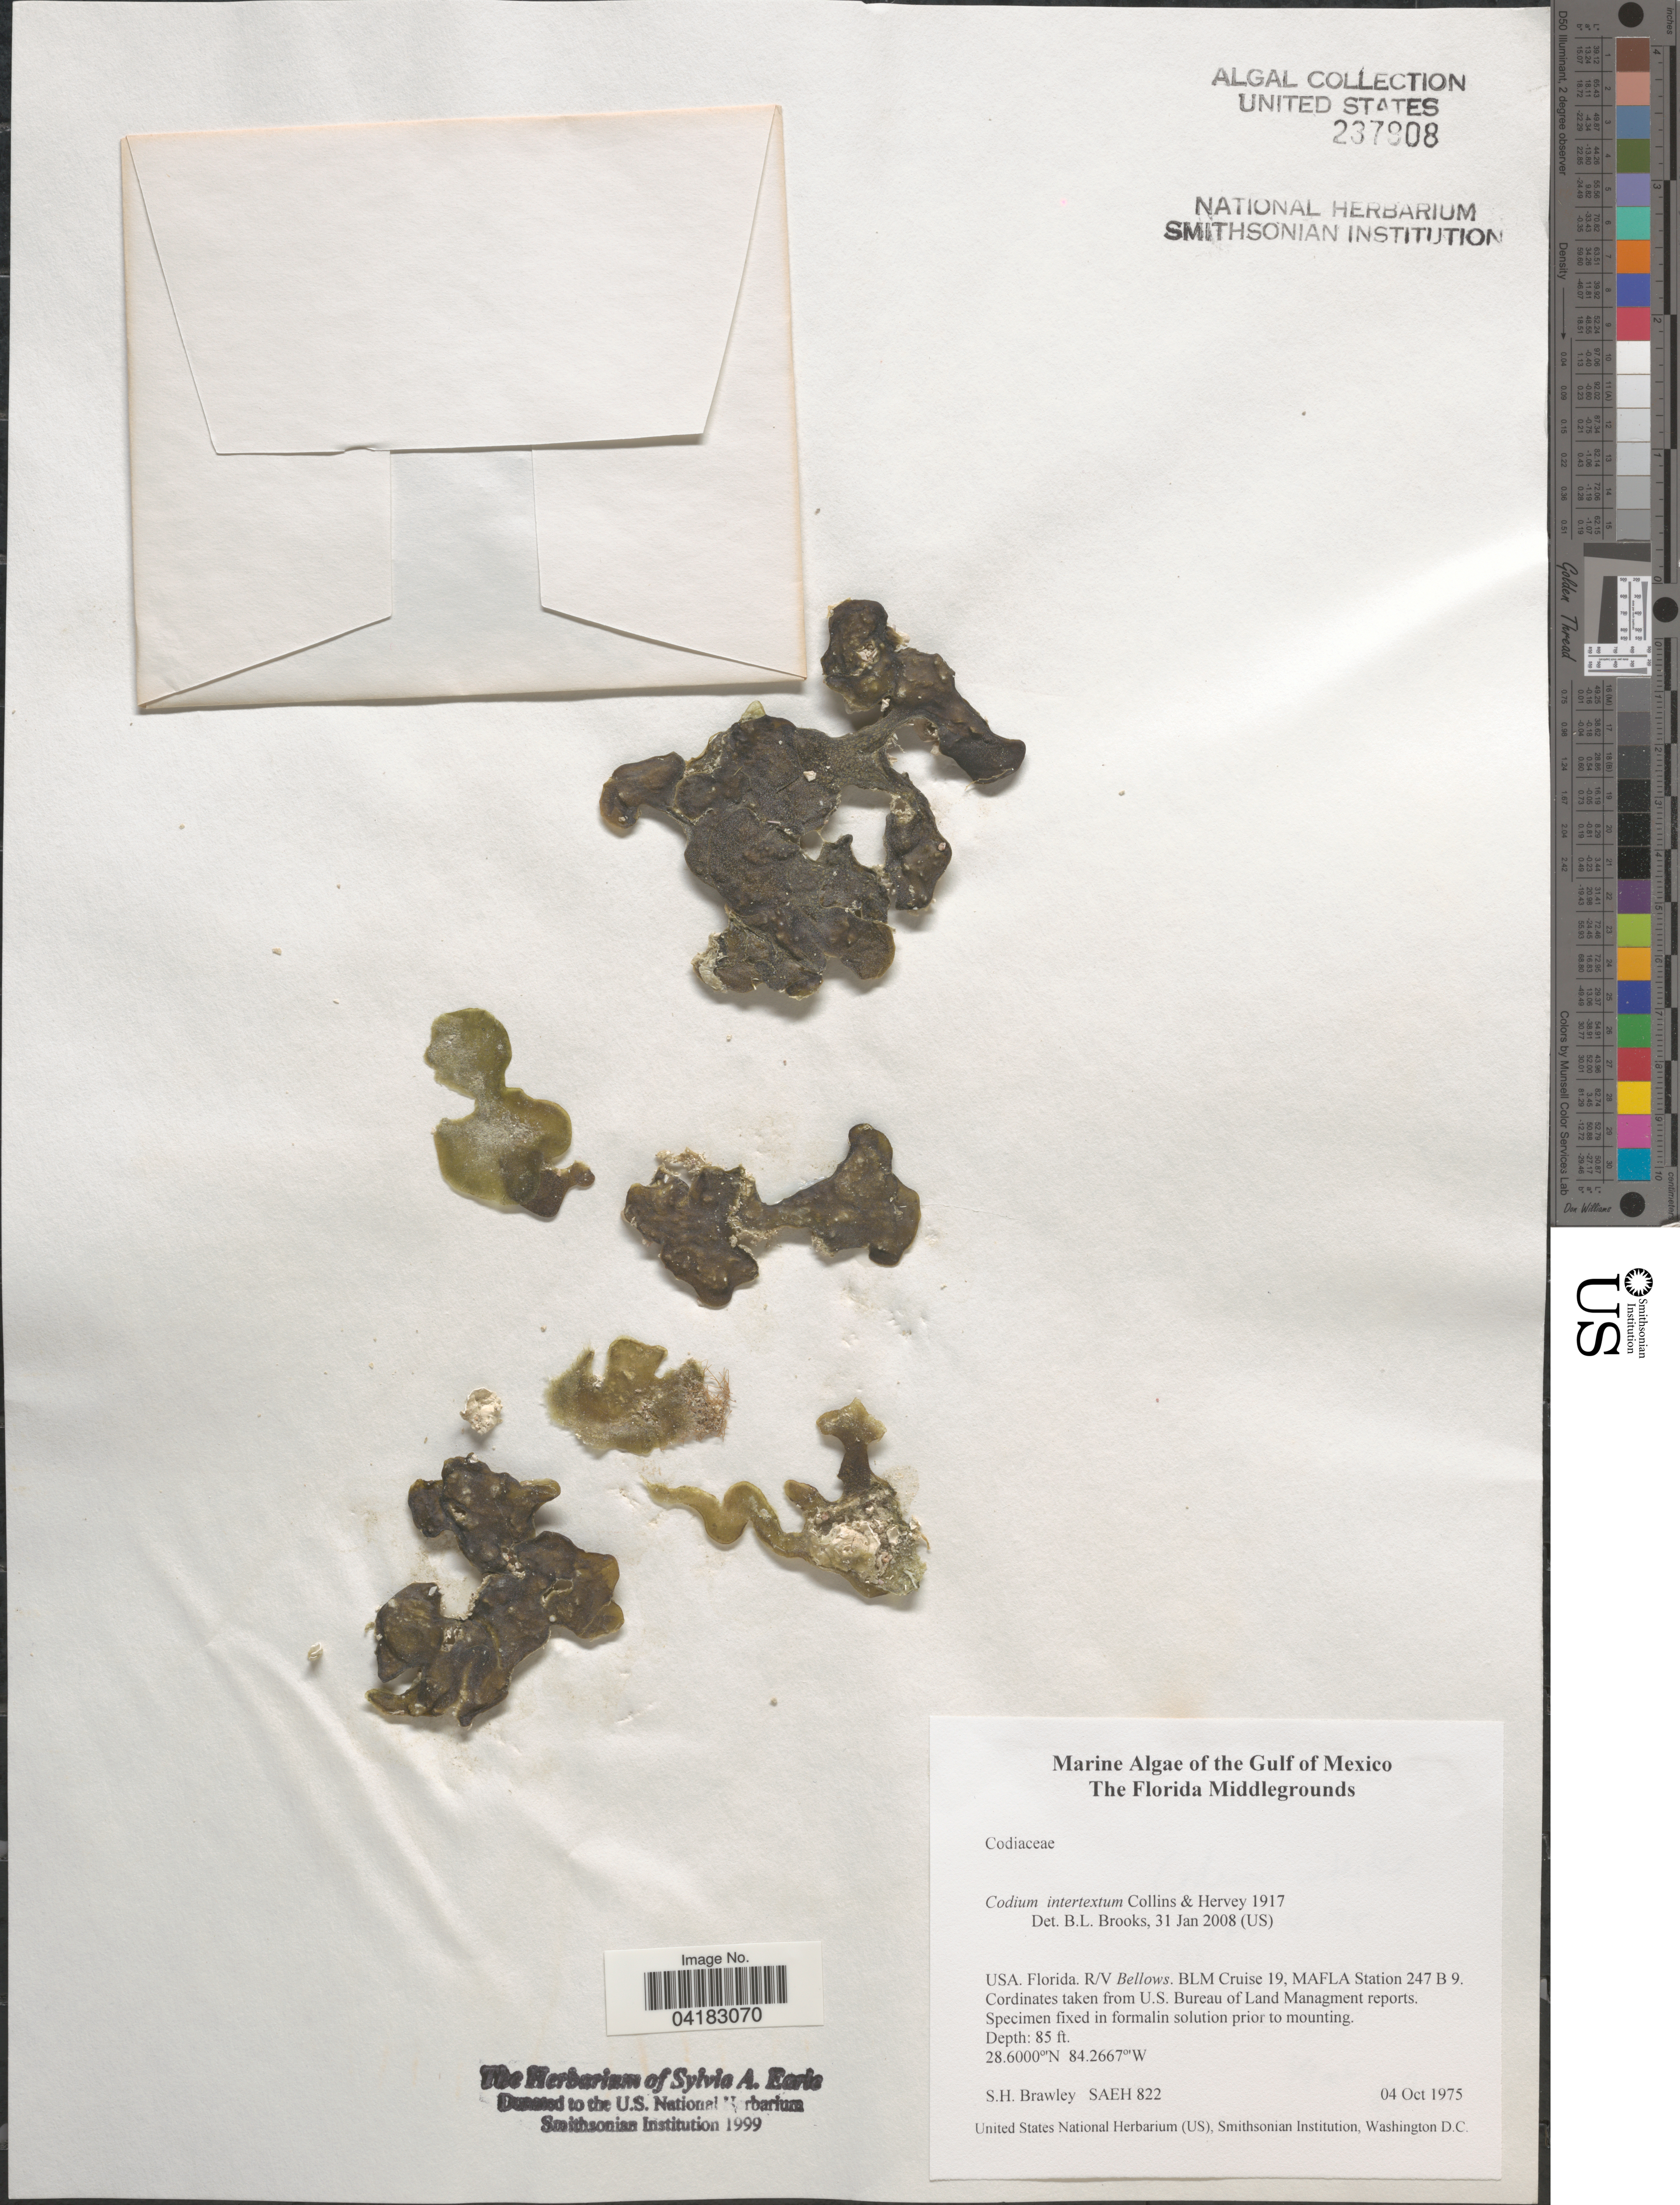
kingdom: Plantae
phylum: Chlorophyta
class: Ulvophyceae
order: Bryopsidales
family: Codiaceae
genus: Codium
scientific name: Codium intertextum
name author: Collins & Herv.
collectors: S. Brawley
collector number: SAEH822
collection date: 1975-10-04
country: United States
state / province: Florida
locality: Gulf of Mexico. The Florida Middlegrounds. R/V Bellows. BLM Cruise 19, MAFLA Station 247 B 9.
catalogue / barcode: US 237908